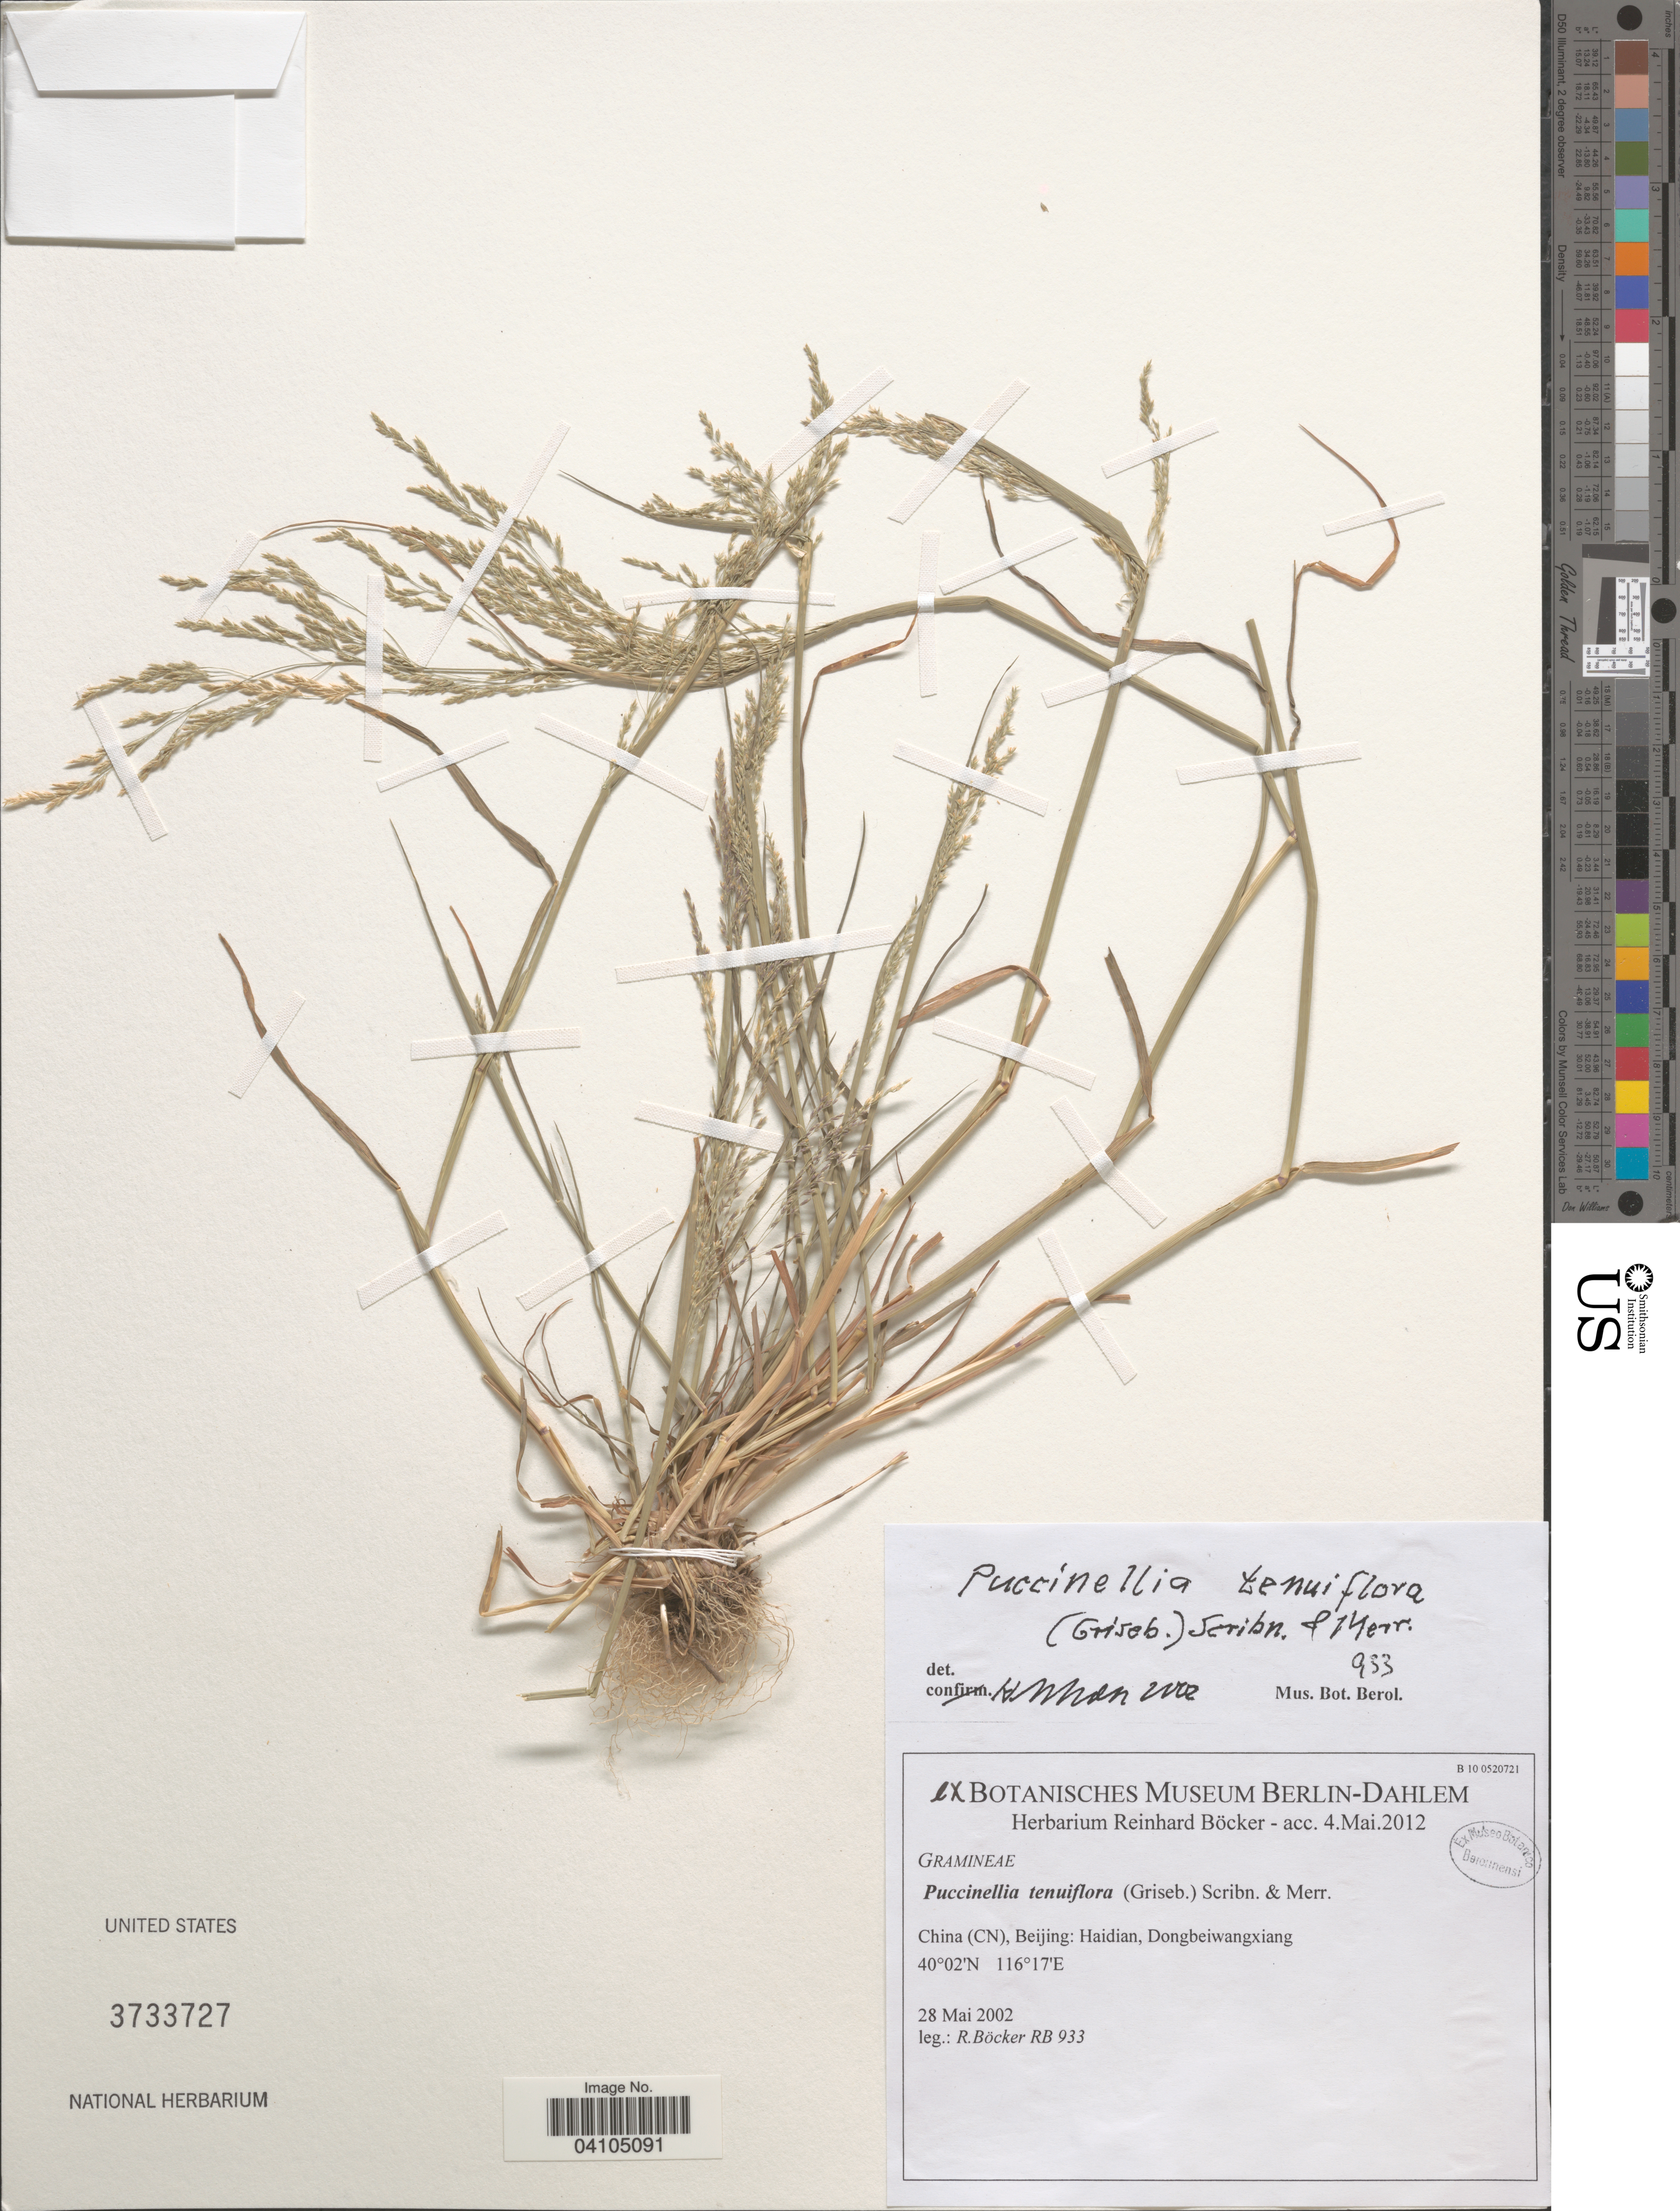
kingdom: Plantae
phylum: Tracheophyta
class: Liliopsida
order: Poales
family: Poaceae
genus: Puccinellia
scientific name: Puccinellia tenuiflora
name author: (Griseb.) Scribn. & Merr.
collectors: R. Böcker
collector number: RB933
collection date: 2002-05-28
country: China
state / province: Beijing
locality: Beijing: Haidian, Dongbeiwangxiang.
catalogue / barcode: US 3733727